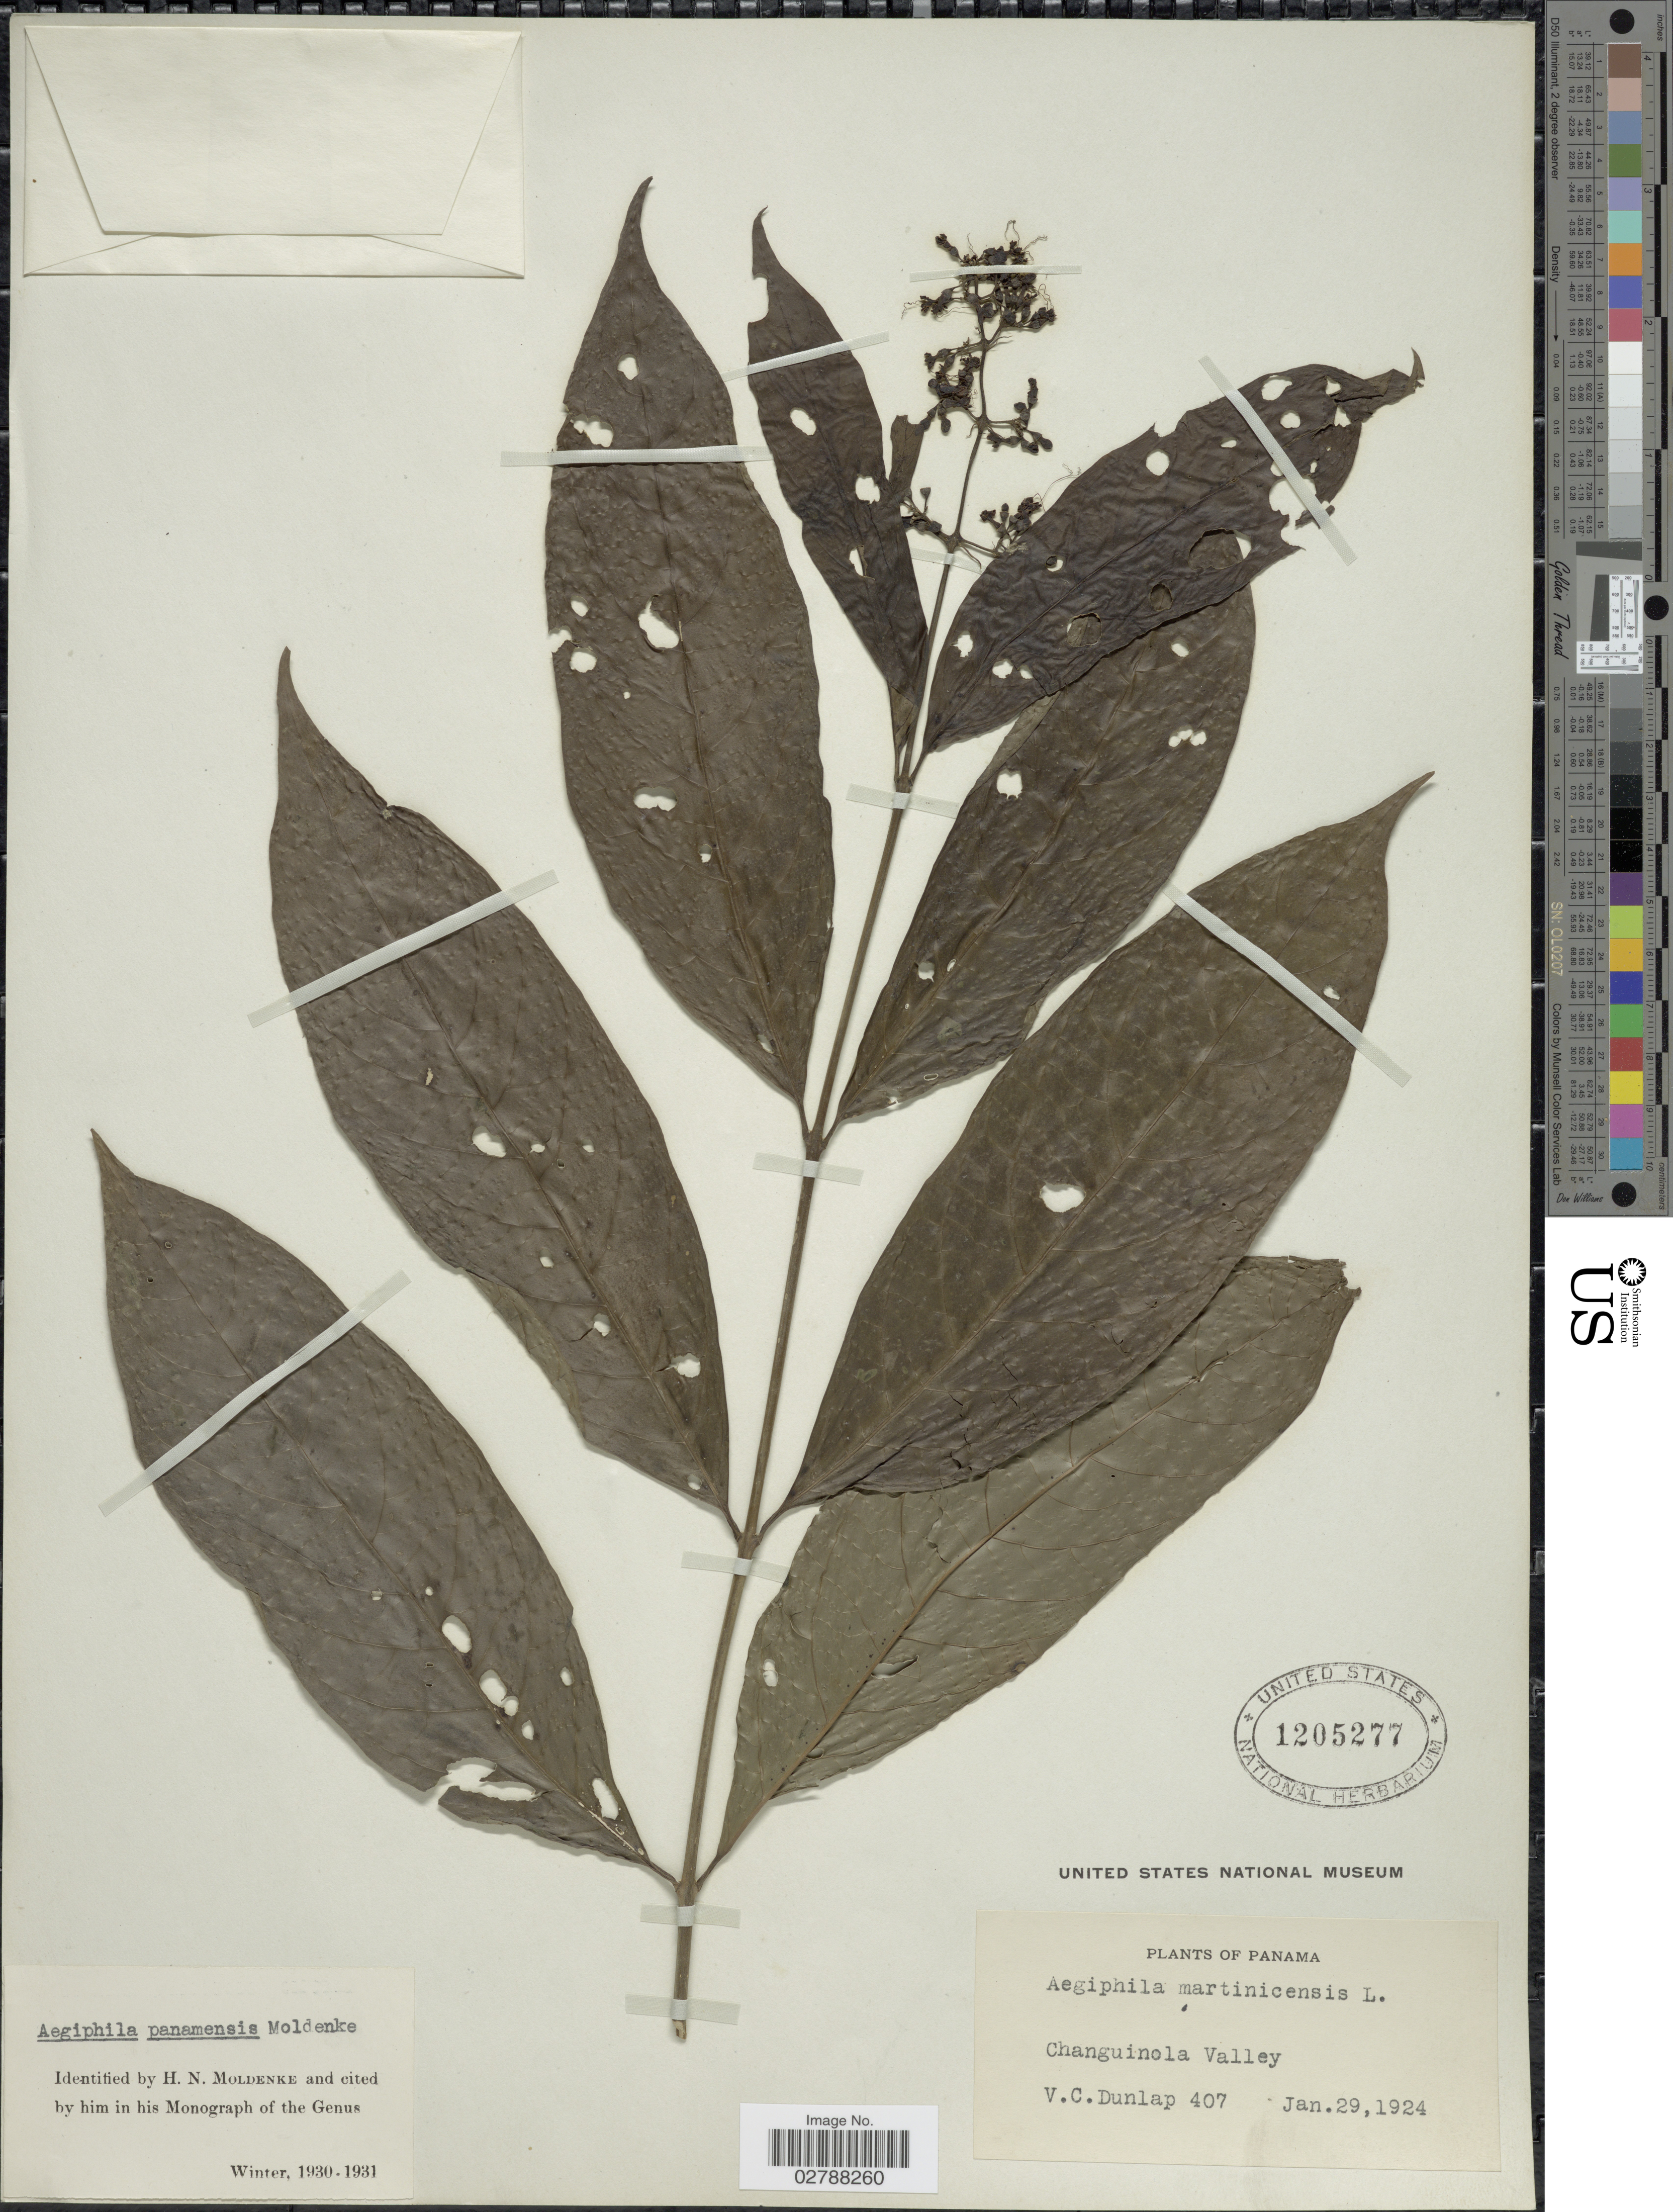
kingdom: Plantae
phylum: Tracheophyta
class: Magnoliopsida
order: Lamiales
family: Lamiaceae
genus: Aegiphila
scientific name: Aegiphila panamensis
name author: Moldenke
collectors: V. C. Dunlap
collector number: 407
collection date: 1924-01-29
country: Panama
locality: Changuinola Valley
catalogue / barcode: US 1205277